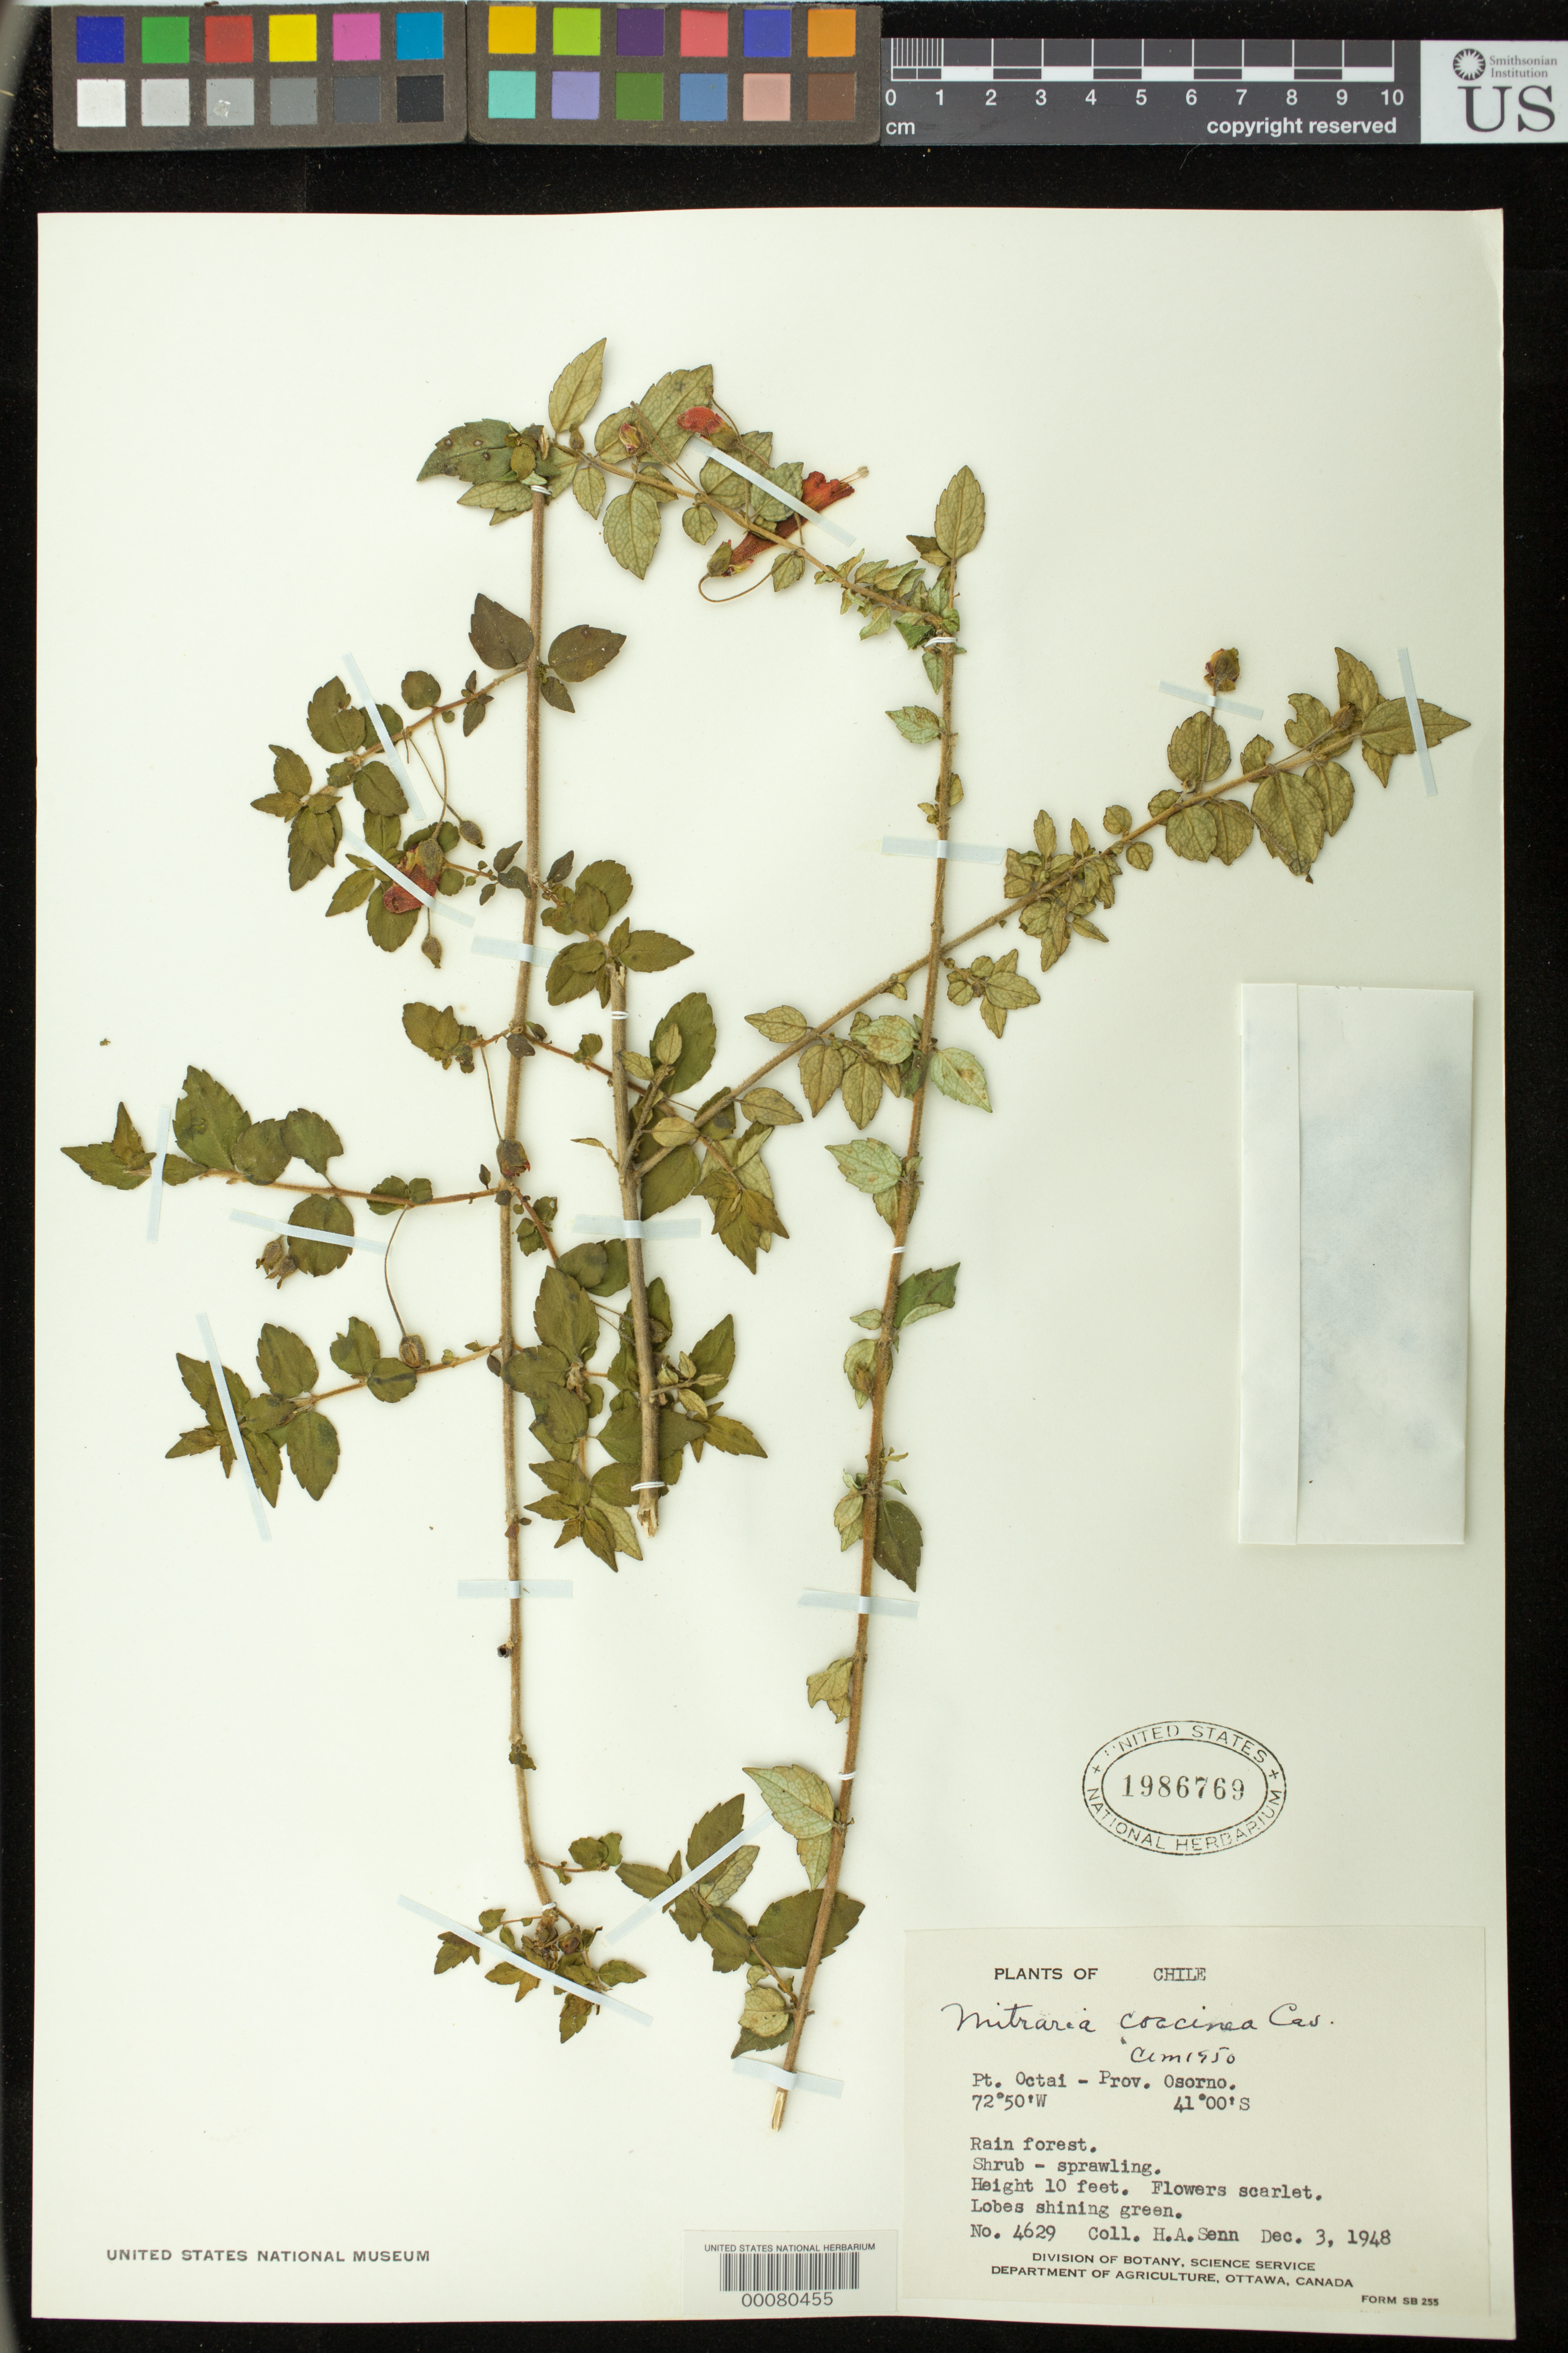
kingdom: Plantae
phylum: Tracheophyta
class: Magnoliopsida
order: Lamiales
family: Gesneriaceae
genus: Mitraria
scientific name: Mitraria coccinea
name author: Cav.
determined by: Skog, Laurence E.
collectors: H. A. Senn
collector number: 4629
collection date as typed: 03 Dec 1948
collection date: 1948-12-03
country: Chile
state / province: Los Lagos (X)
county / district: Osorno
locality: Pt. Octai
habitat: Rain forest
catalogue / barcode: US 1986769